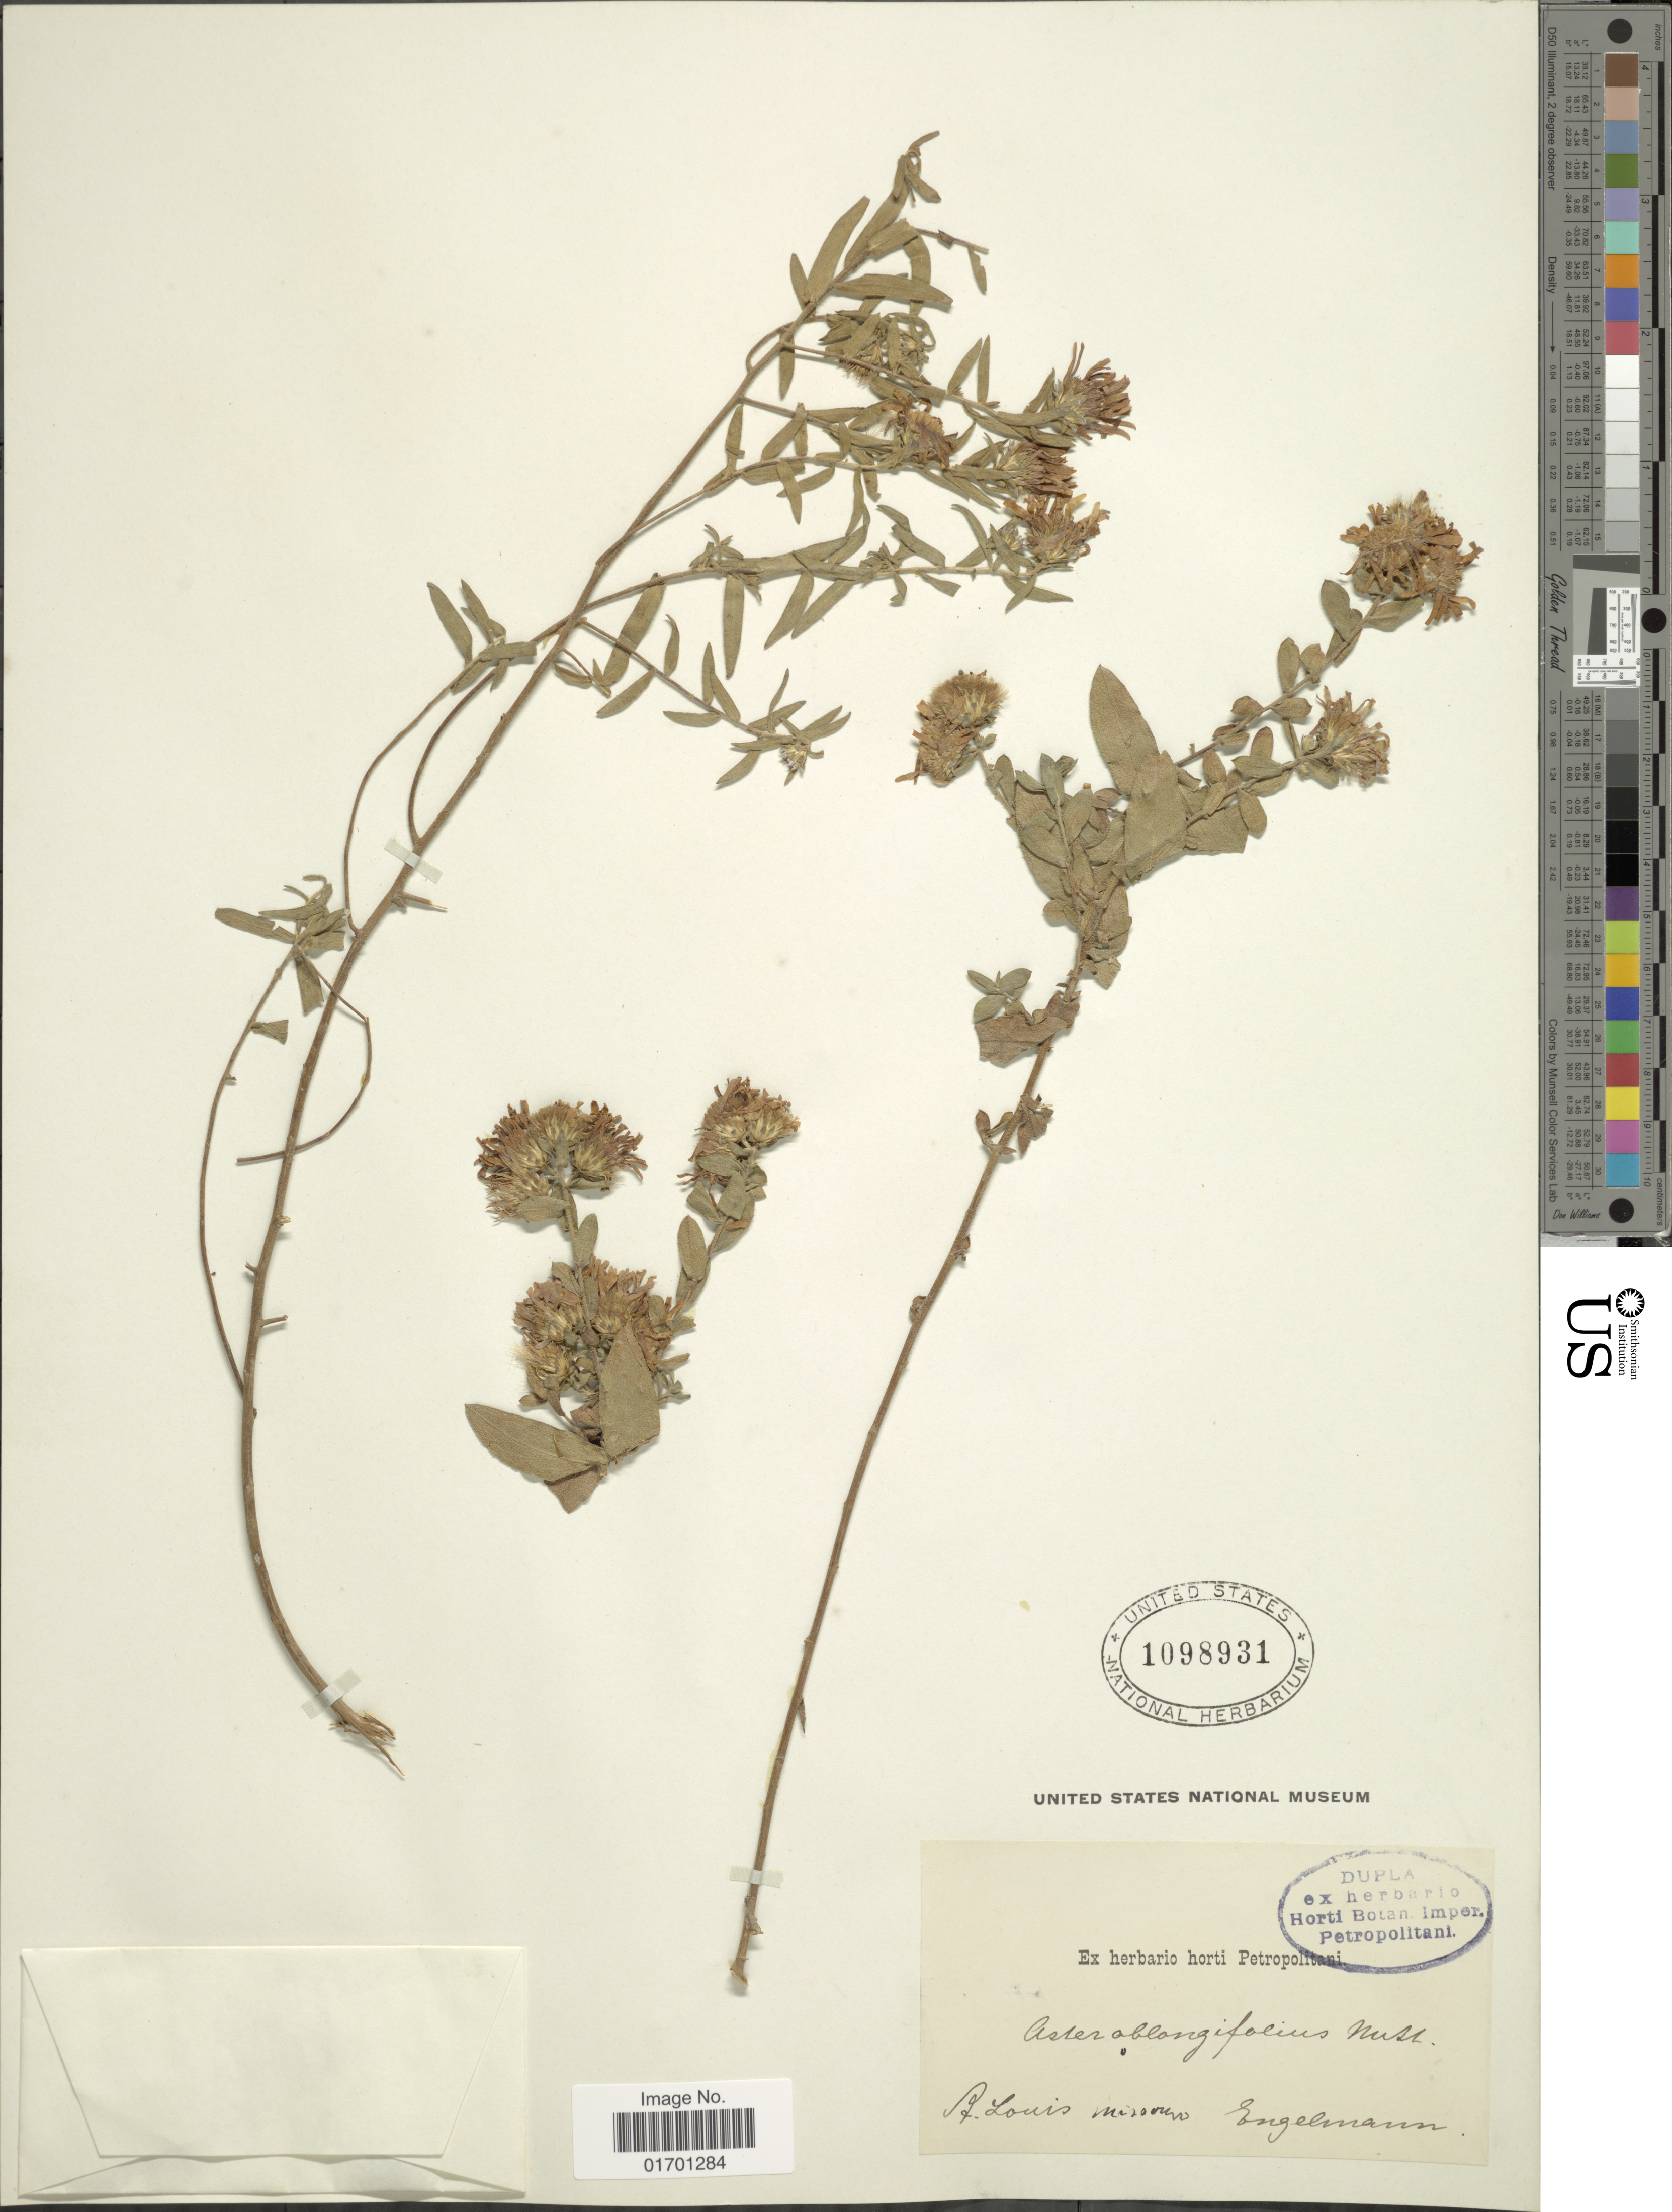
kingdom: Plantae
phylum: Tracheophyta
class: Magnoliopsida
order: Asterales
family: Asteraceae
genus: Symphyotrichum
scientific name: Symphyotrichum oblongifolium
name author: (Nutt.) G.L. Nesom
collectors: -- Engelmann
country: United States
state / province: Missouri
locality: St. Louis.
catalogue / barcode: US 1098931